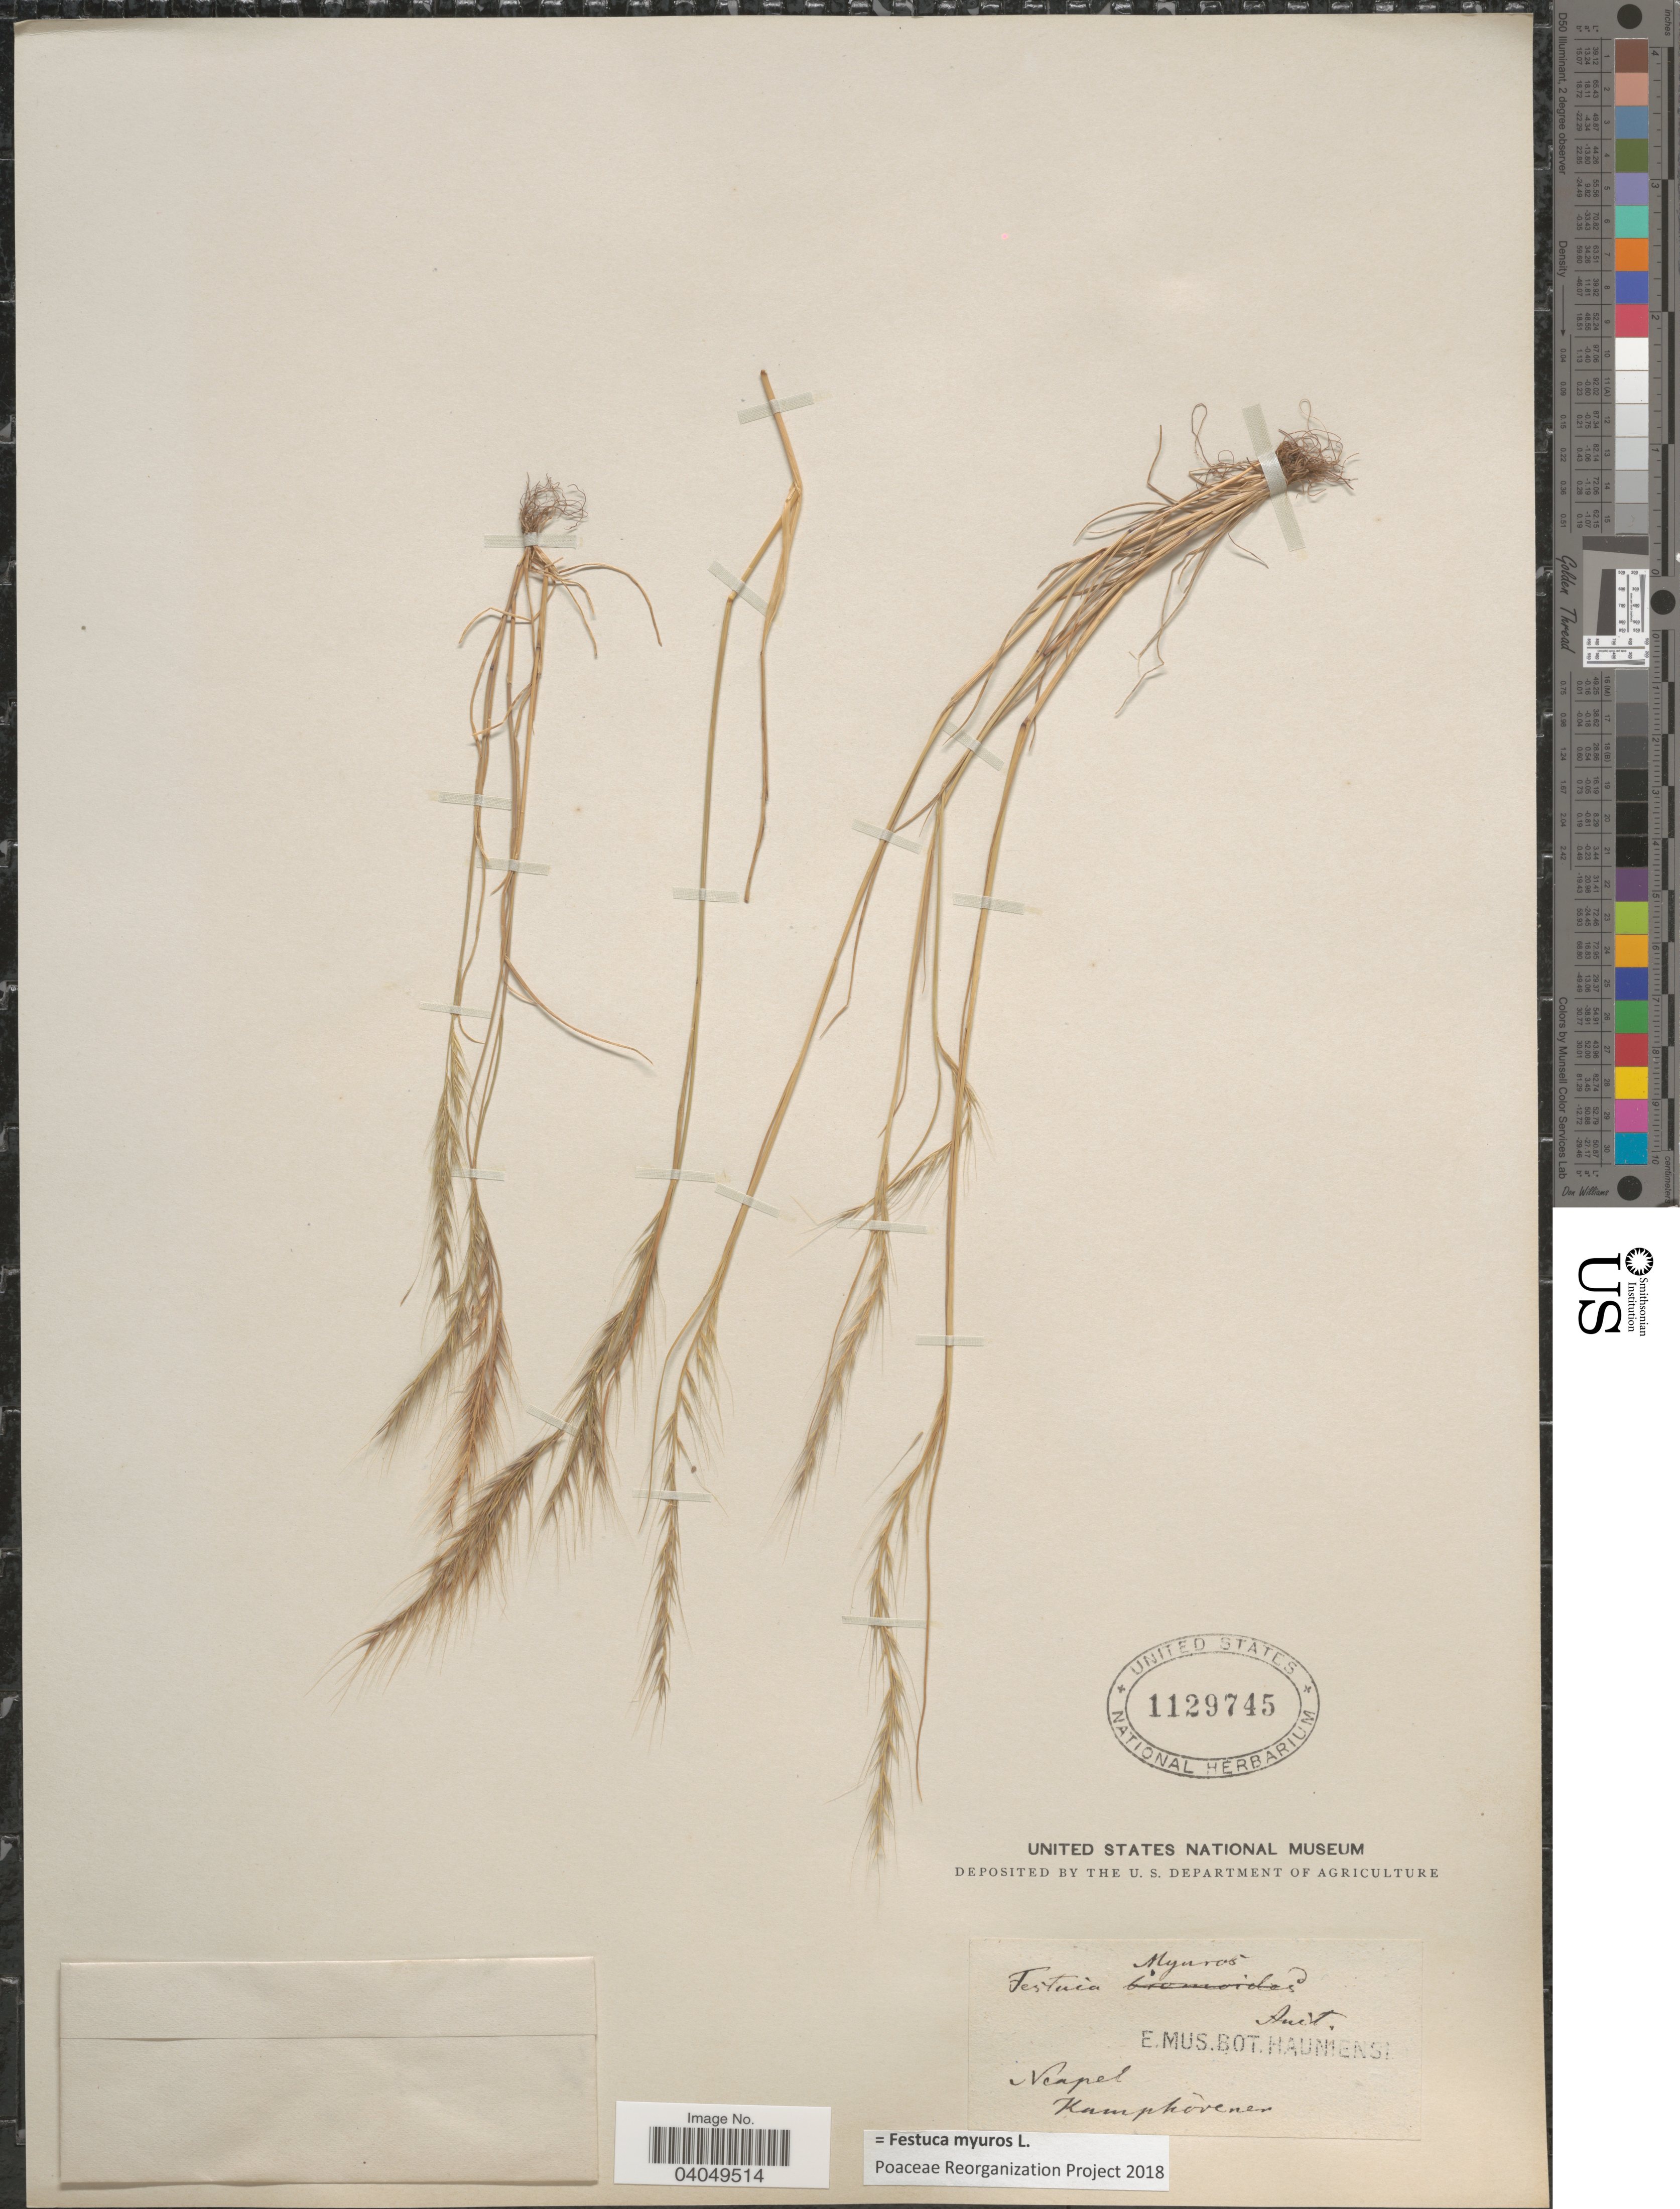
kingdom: Plantae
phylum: Tracheophyta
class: Liliopsida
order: Poales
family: Poaceae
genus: Festuca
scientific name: Festuca myuros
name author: L.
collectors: B. Kamphövener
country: Italy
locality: Neapel.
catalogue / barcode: US 1129745